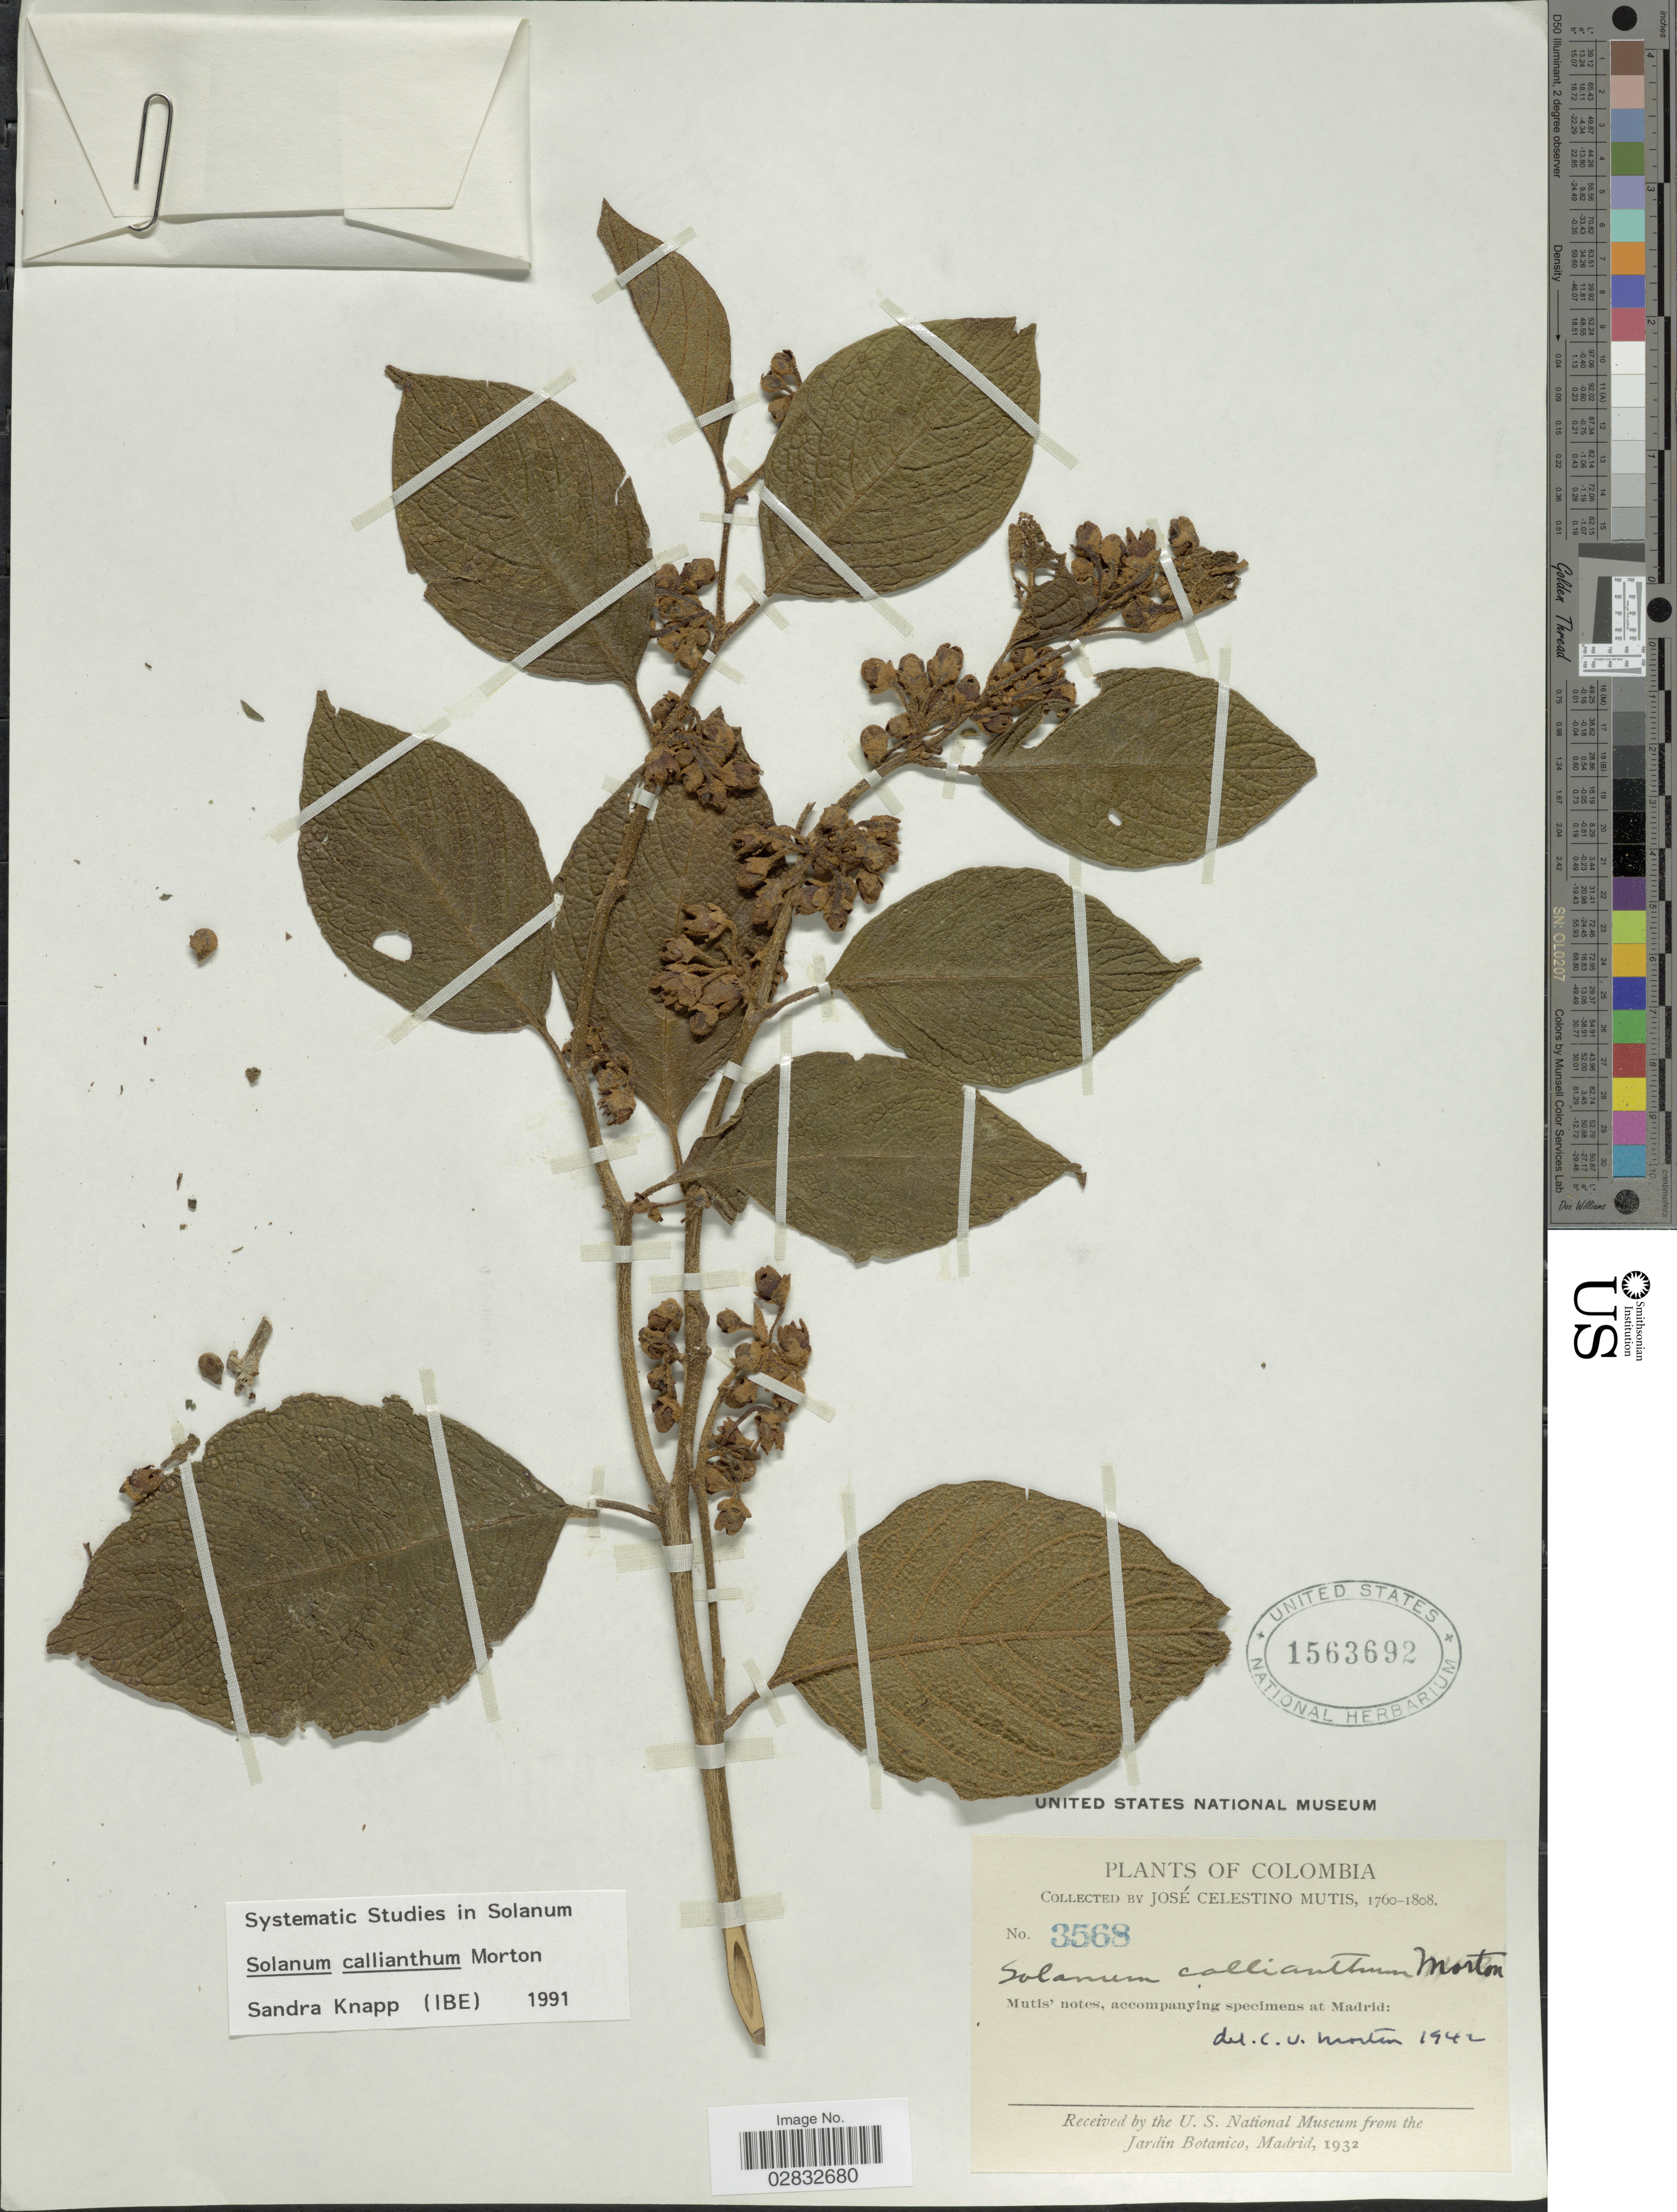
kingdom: Plantae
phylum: Tracheophyta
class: Magnoliopsida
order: Solanales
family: Solanaceae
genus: Solanum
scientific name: Solanum callianthum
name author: C.V. Morton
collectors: J. C. B. Mutis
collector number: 3568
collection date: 1760/1808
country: Colombia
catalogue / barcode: US 1563692